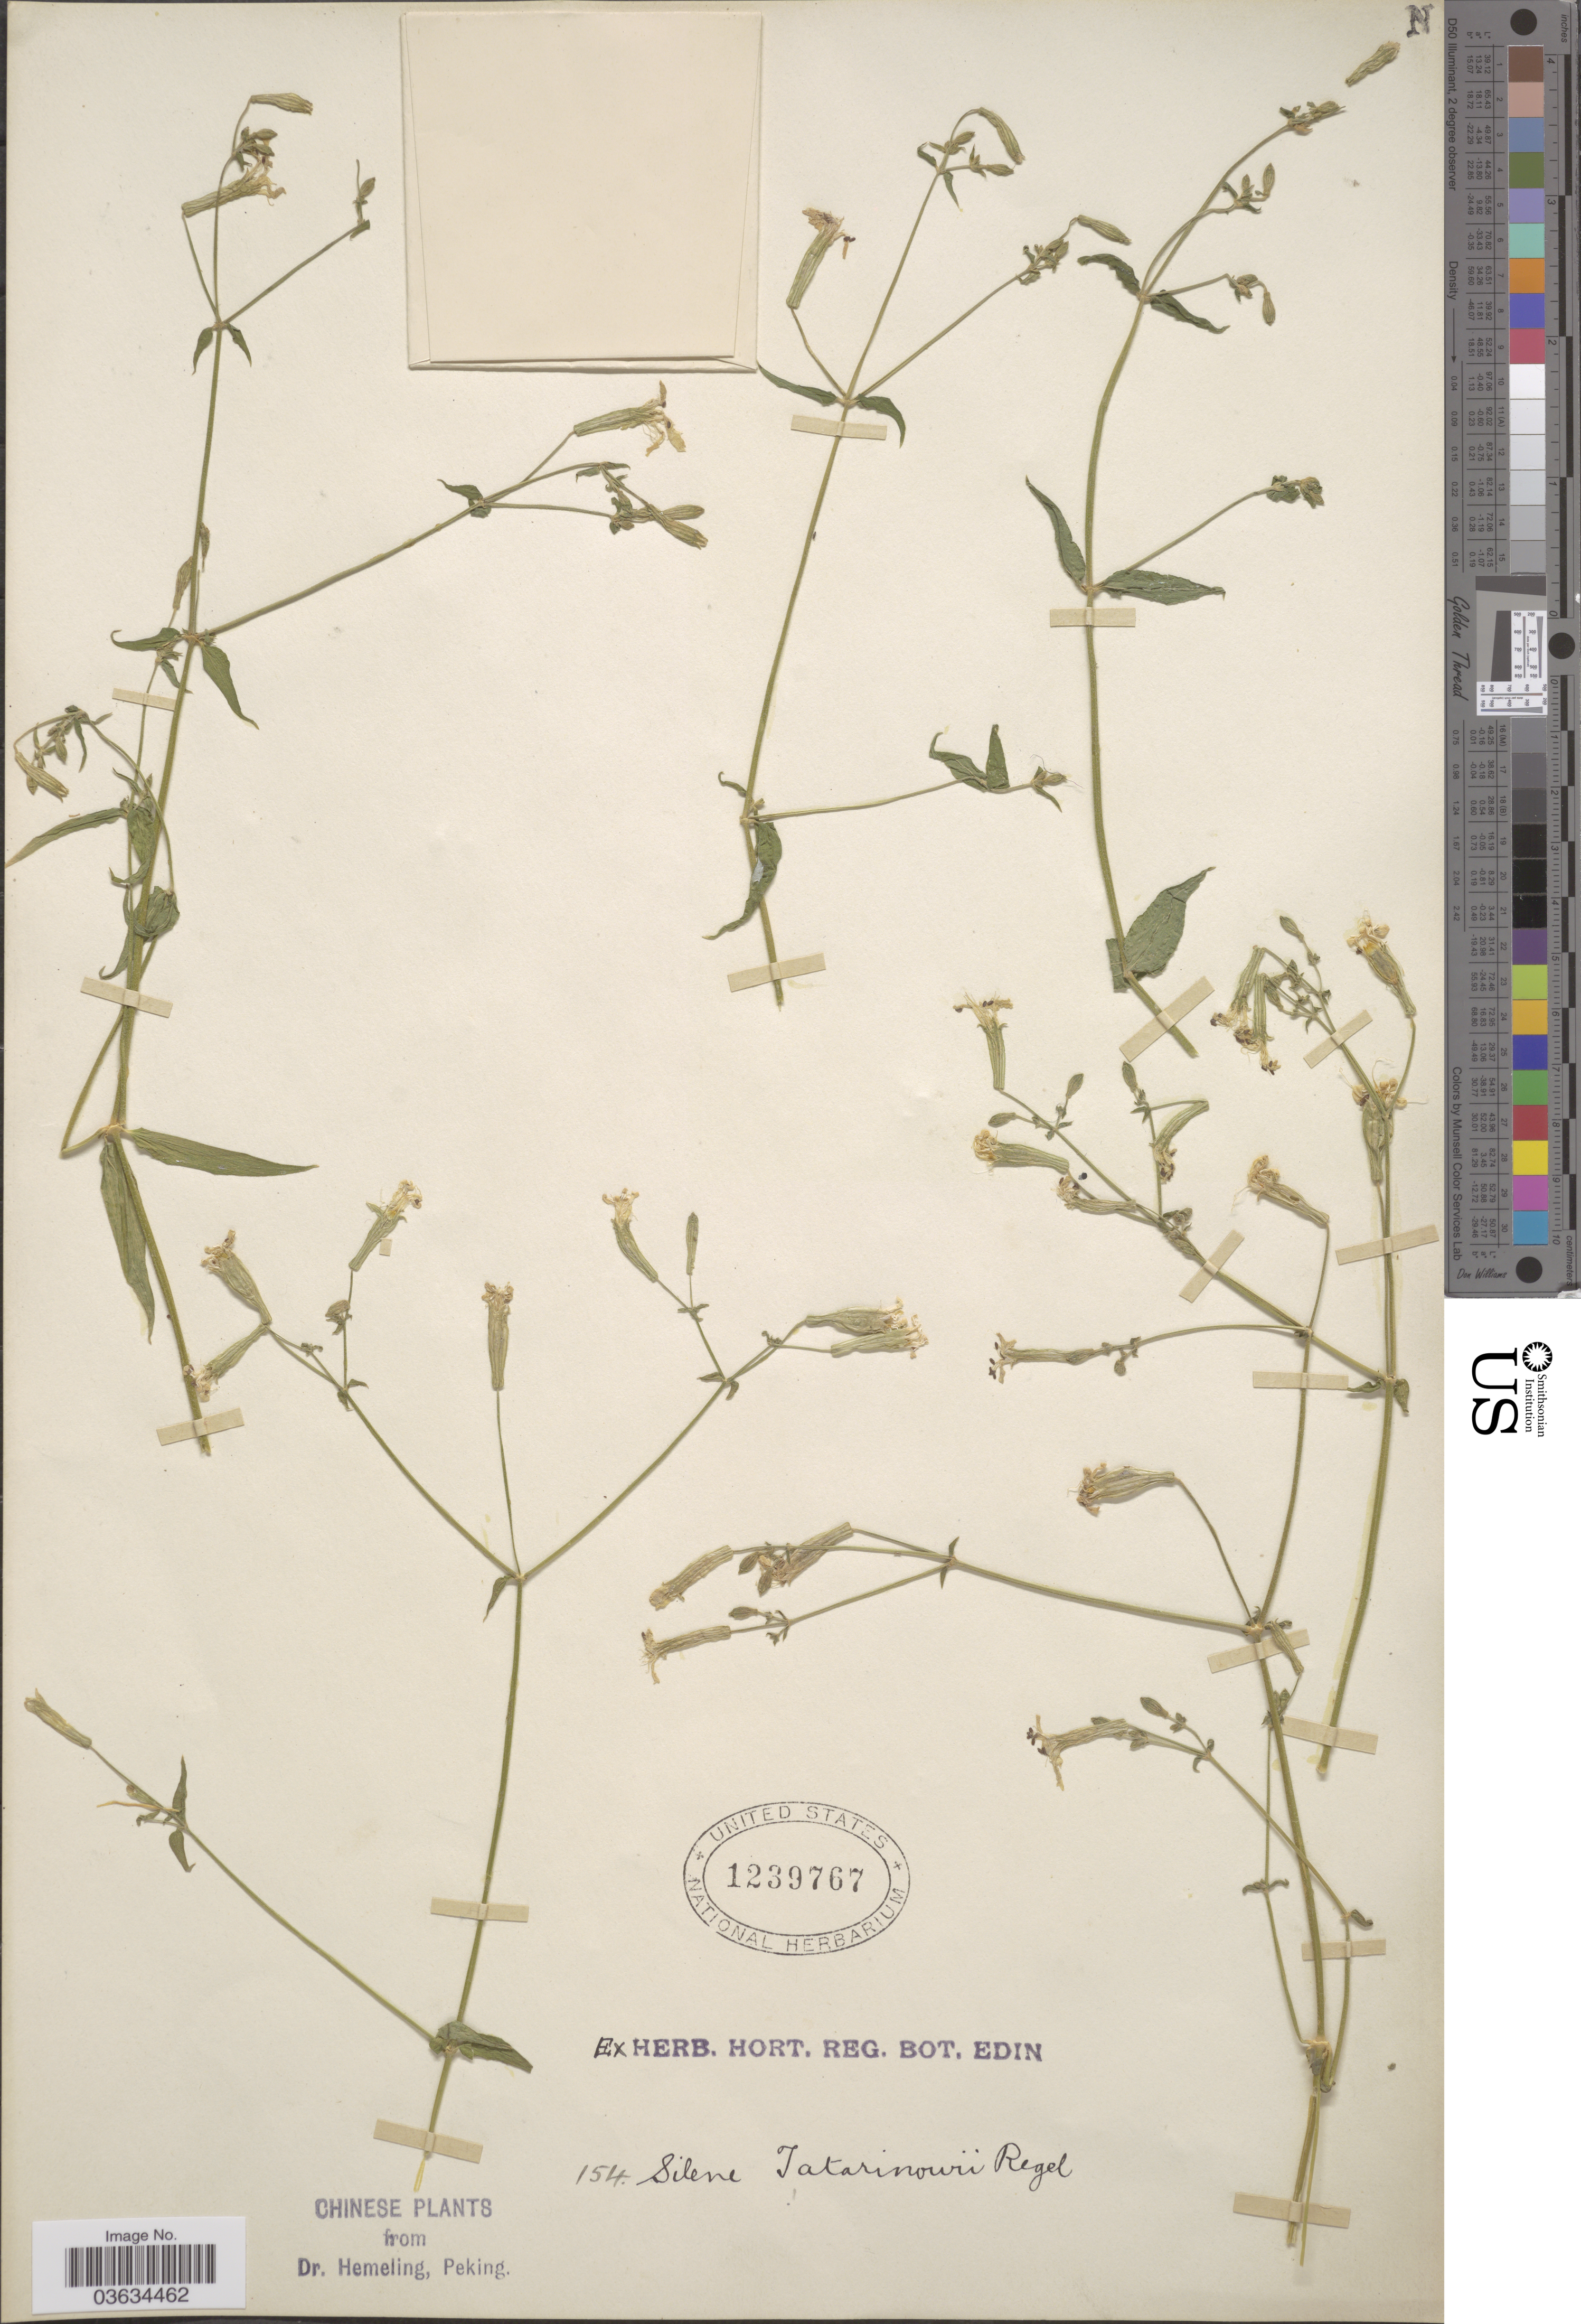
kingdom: Plantae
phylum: Tracheophyta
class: Magnoliopsida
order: Caryophyllales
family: Caryophyllaceae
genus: Silene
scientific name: Silene tatarinowii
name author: Regel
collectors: -. Hemeling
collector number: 154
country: China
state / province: Beijing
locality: Peking.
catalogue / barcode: US 1239767